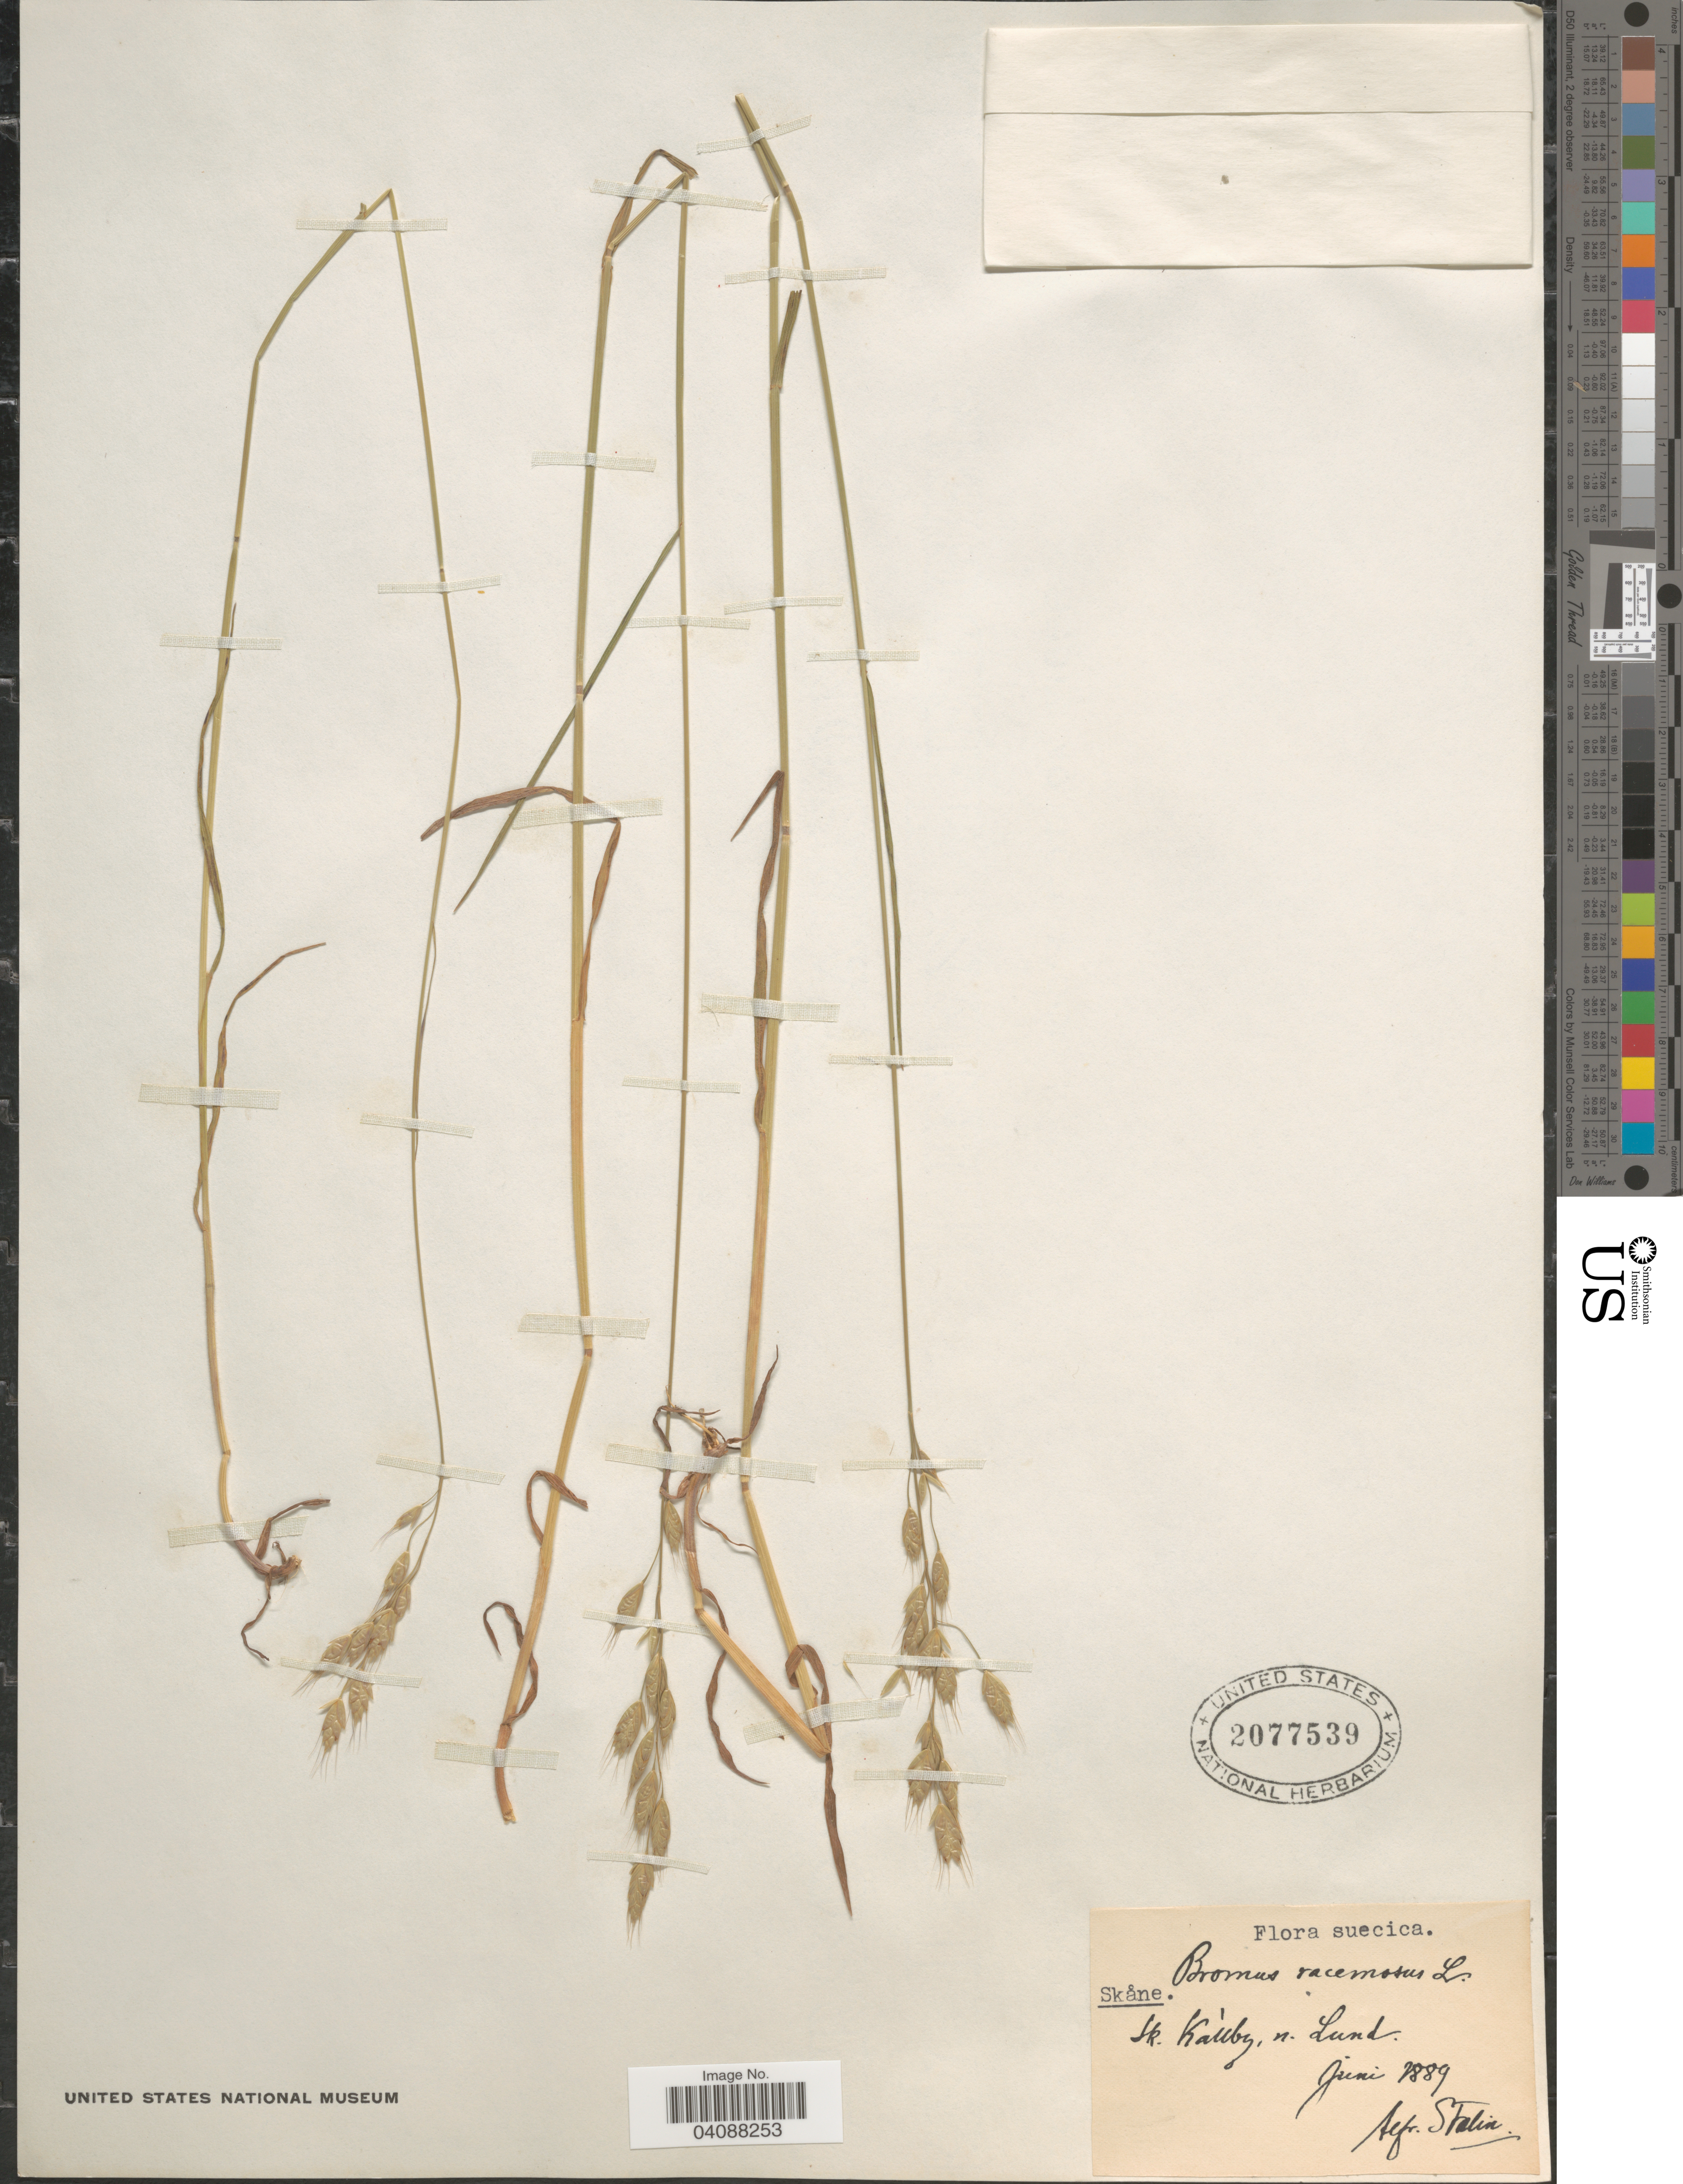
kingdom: Plantae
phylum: Tracheophyta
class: Liliopsida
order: Poales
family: Poaceae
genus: Bromus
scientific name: Bromus racemosus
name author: L.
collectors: Stalin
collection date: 1889-06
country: Sweden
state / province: Skåne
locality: Suecica. Sk. Kàllby, n. Lund.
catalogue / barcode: US 2077539